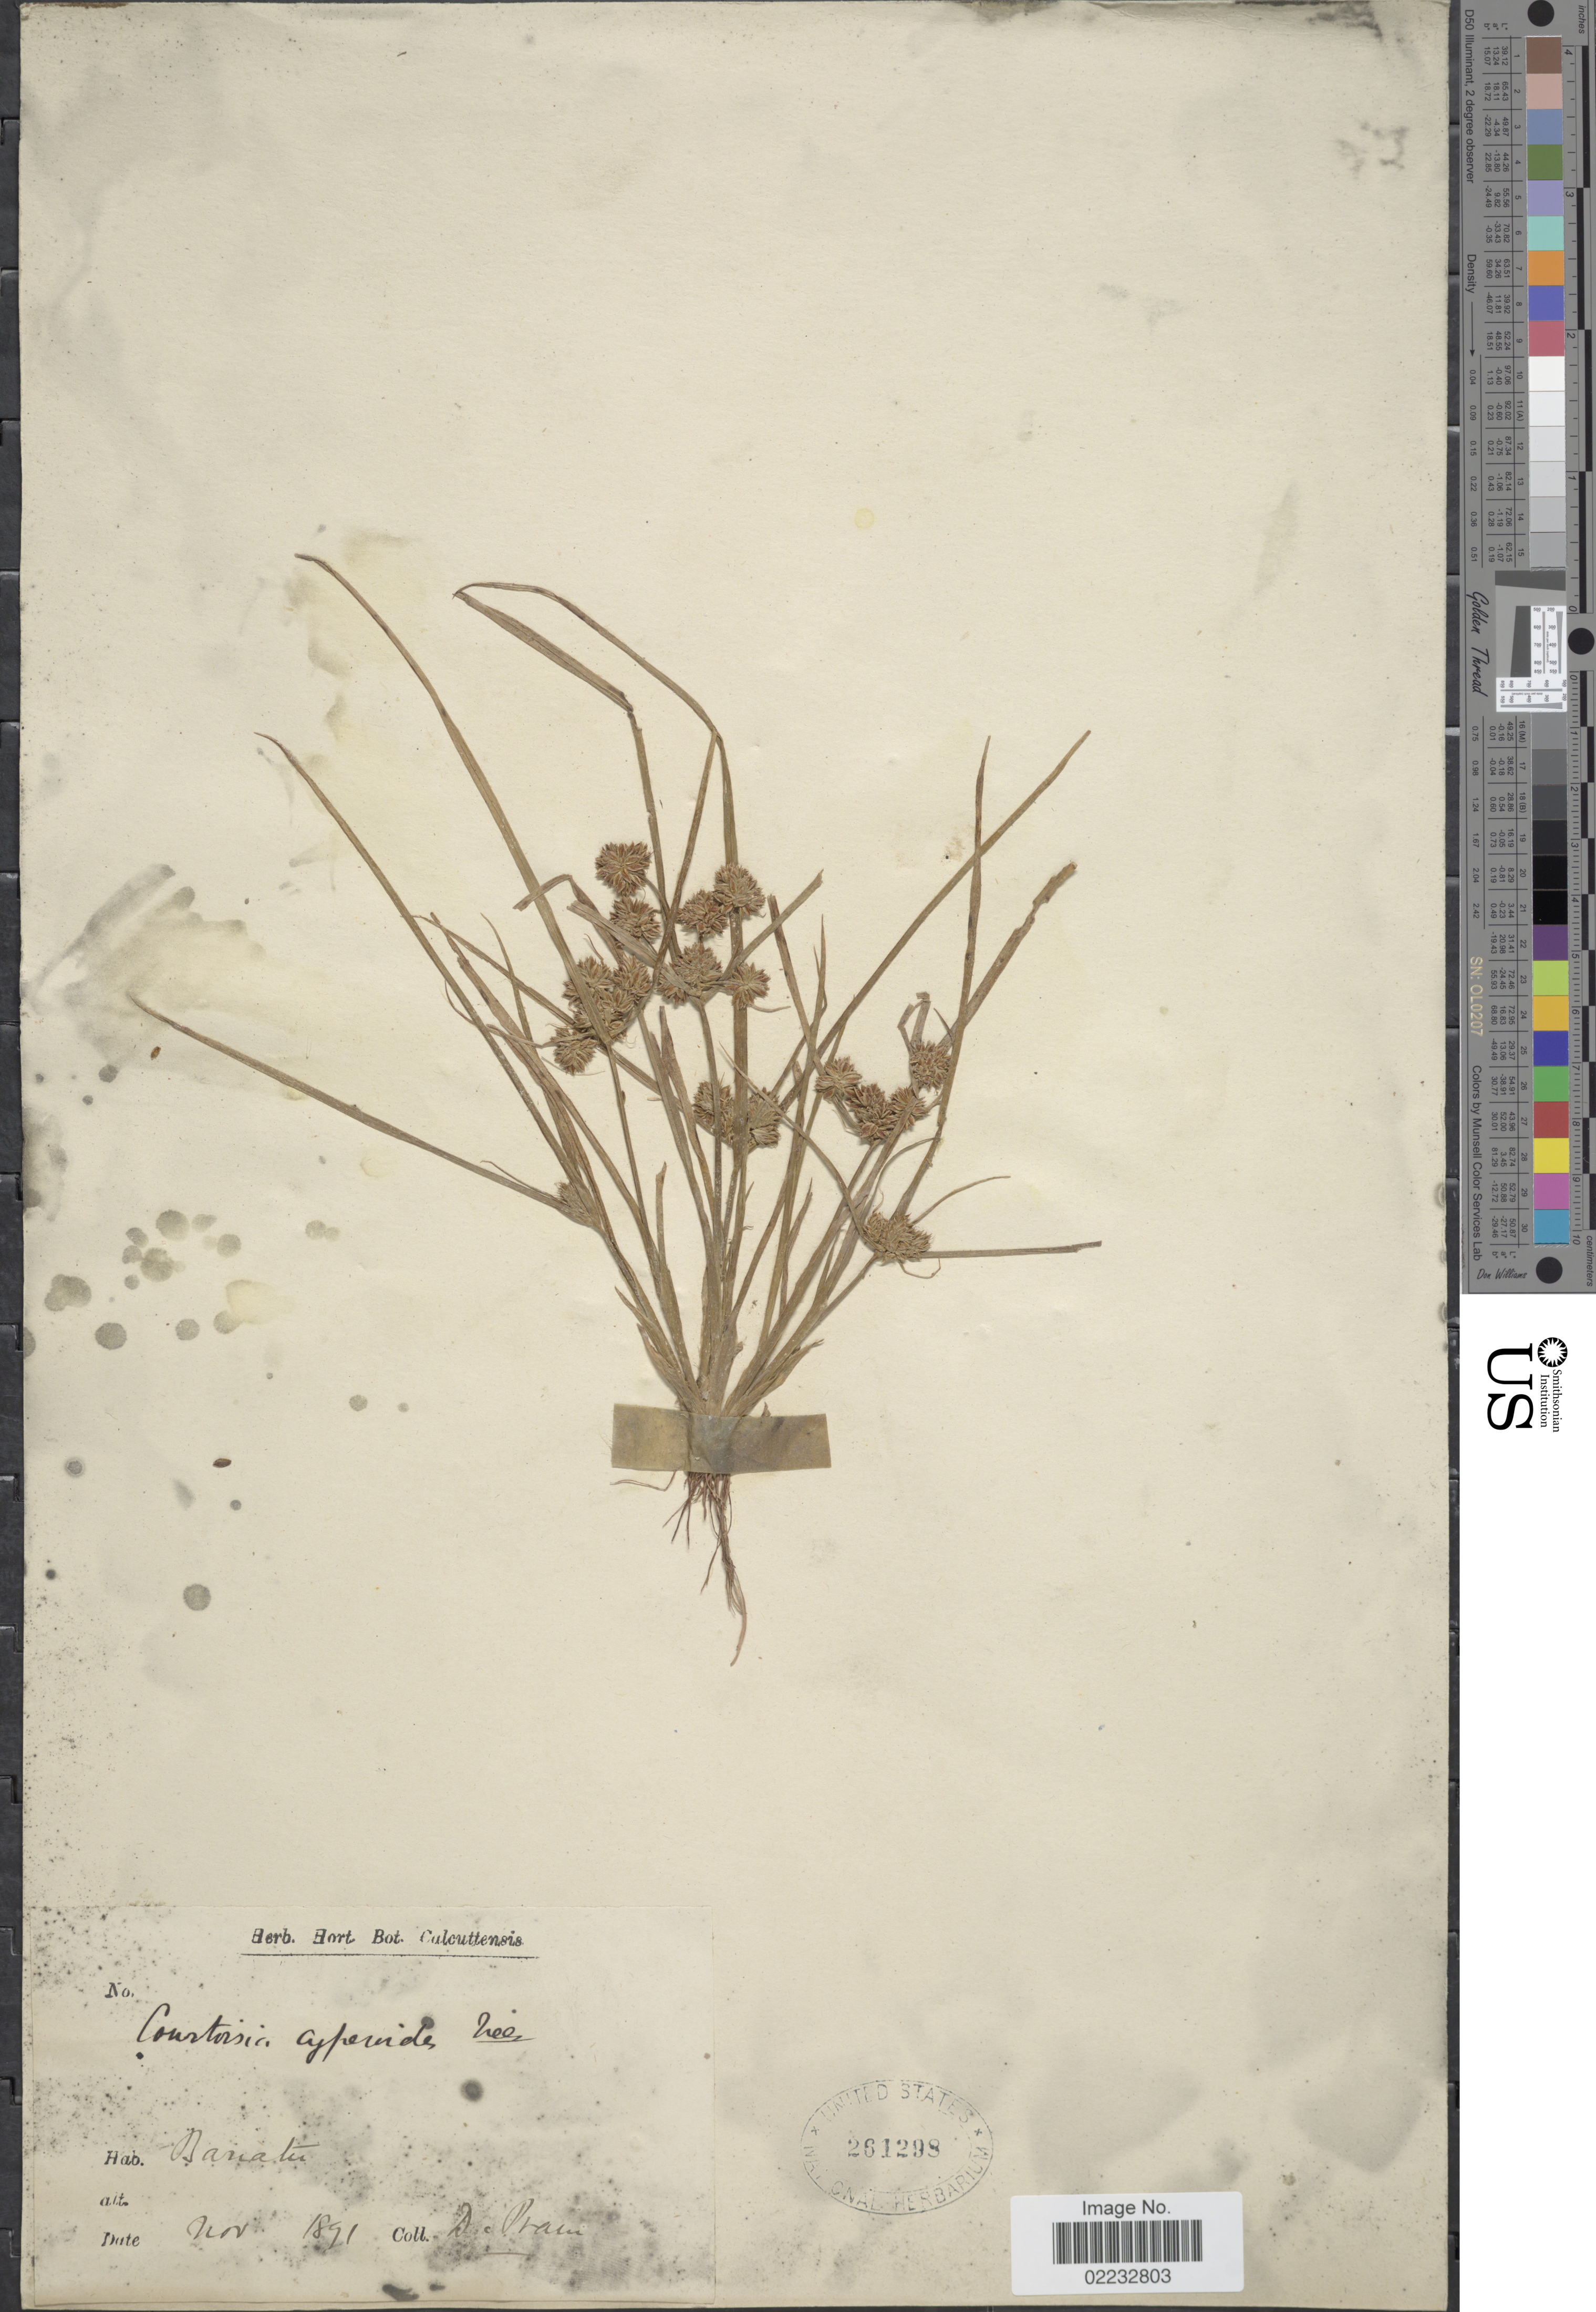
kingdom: Plantae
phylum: Tracheophyta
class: Liliopsida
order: Poales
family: Cyperaceae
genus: Cyperus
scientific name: Cyperus pseudokyllingioides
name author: Kük.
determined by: Strong, M. T., (US), Smithsonian Institution - National Museum of Natural History (UNITED STATES)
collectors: D. Prain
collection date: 1891-11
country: India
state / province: Himachal Pradesh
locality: Banatu.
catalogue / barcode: US 261298